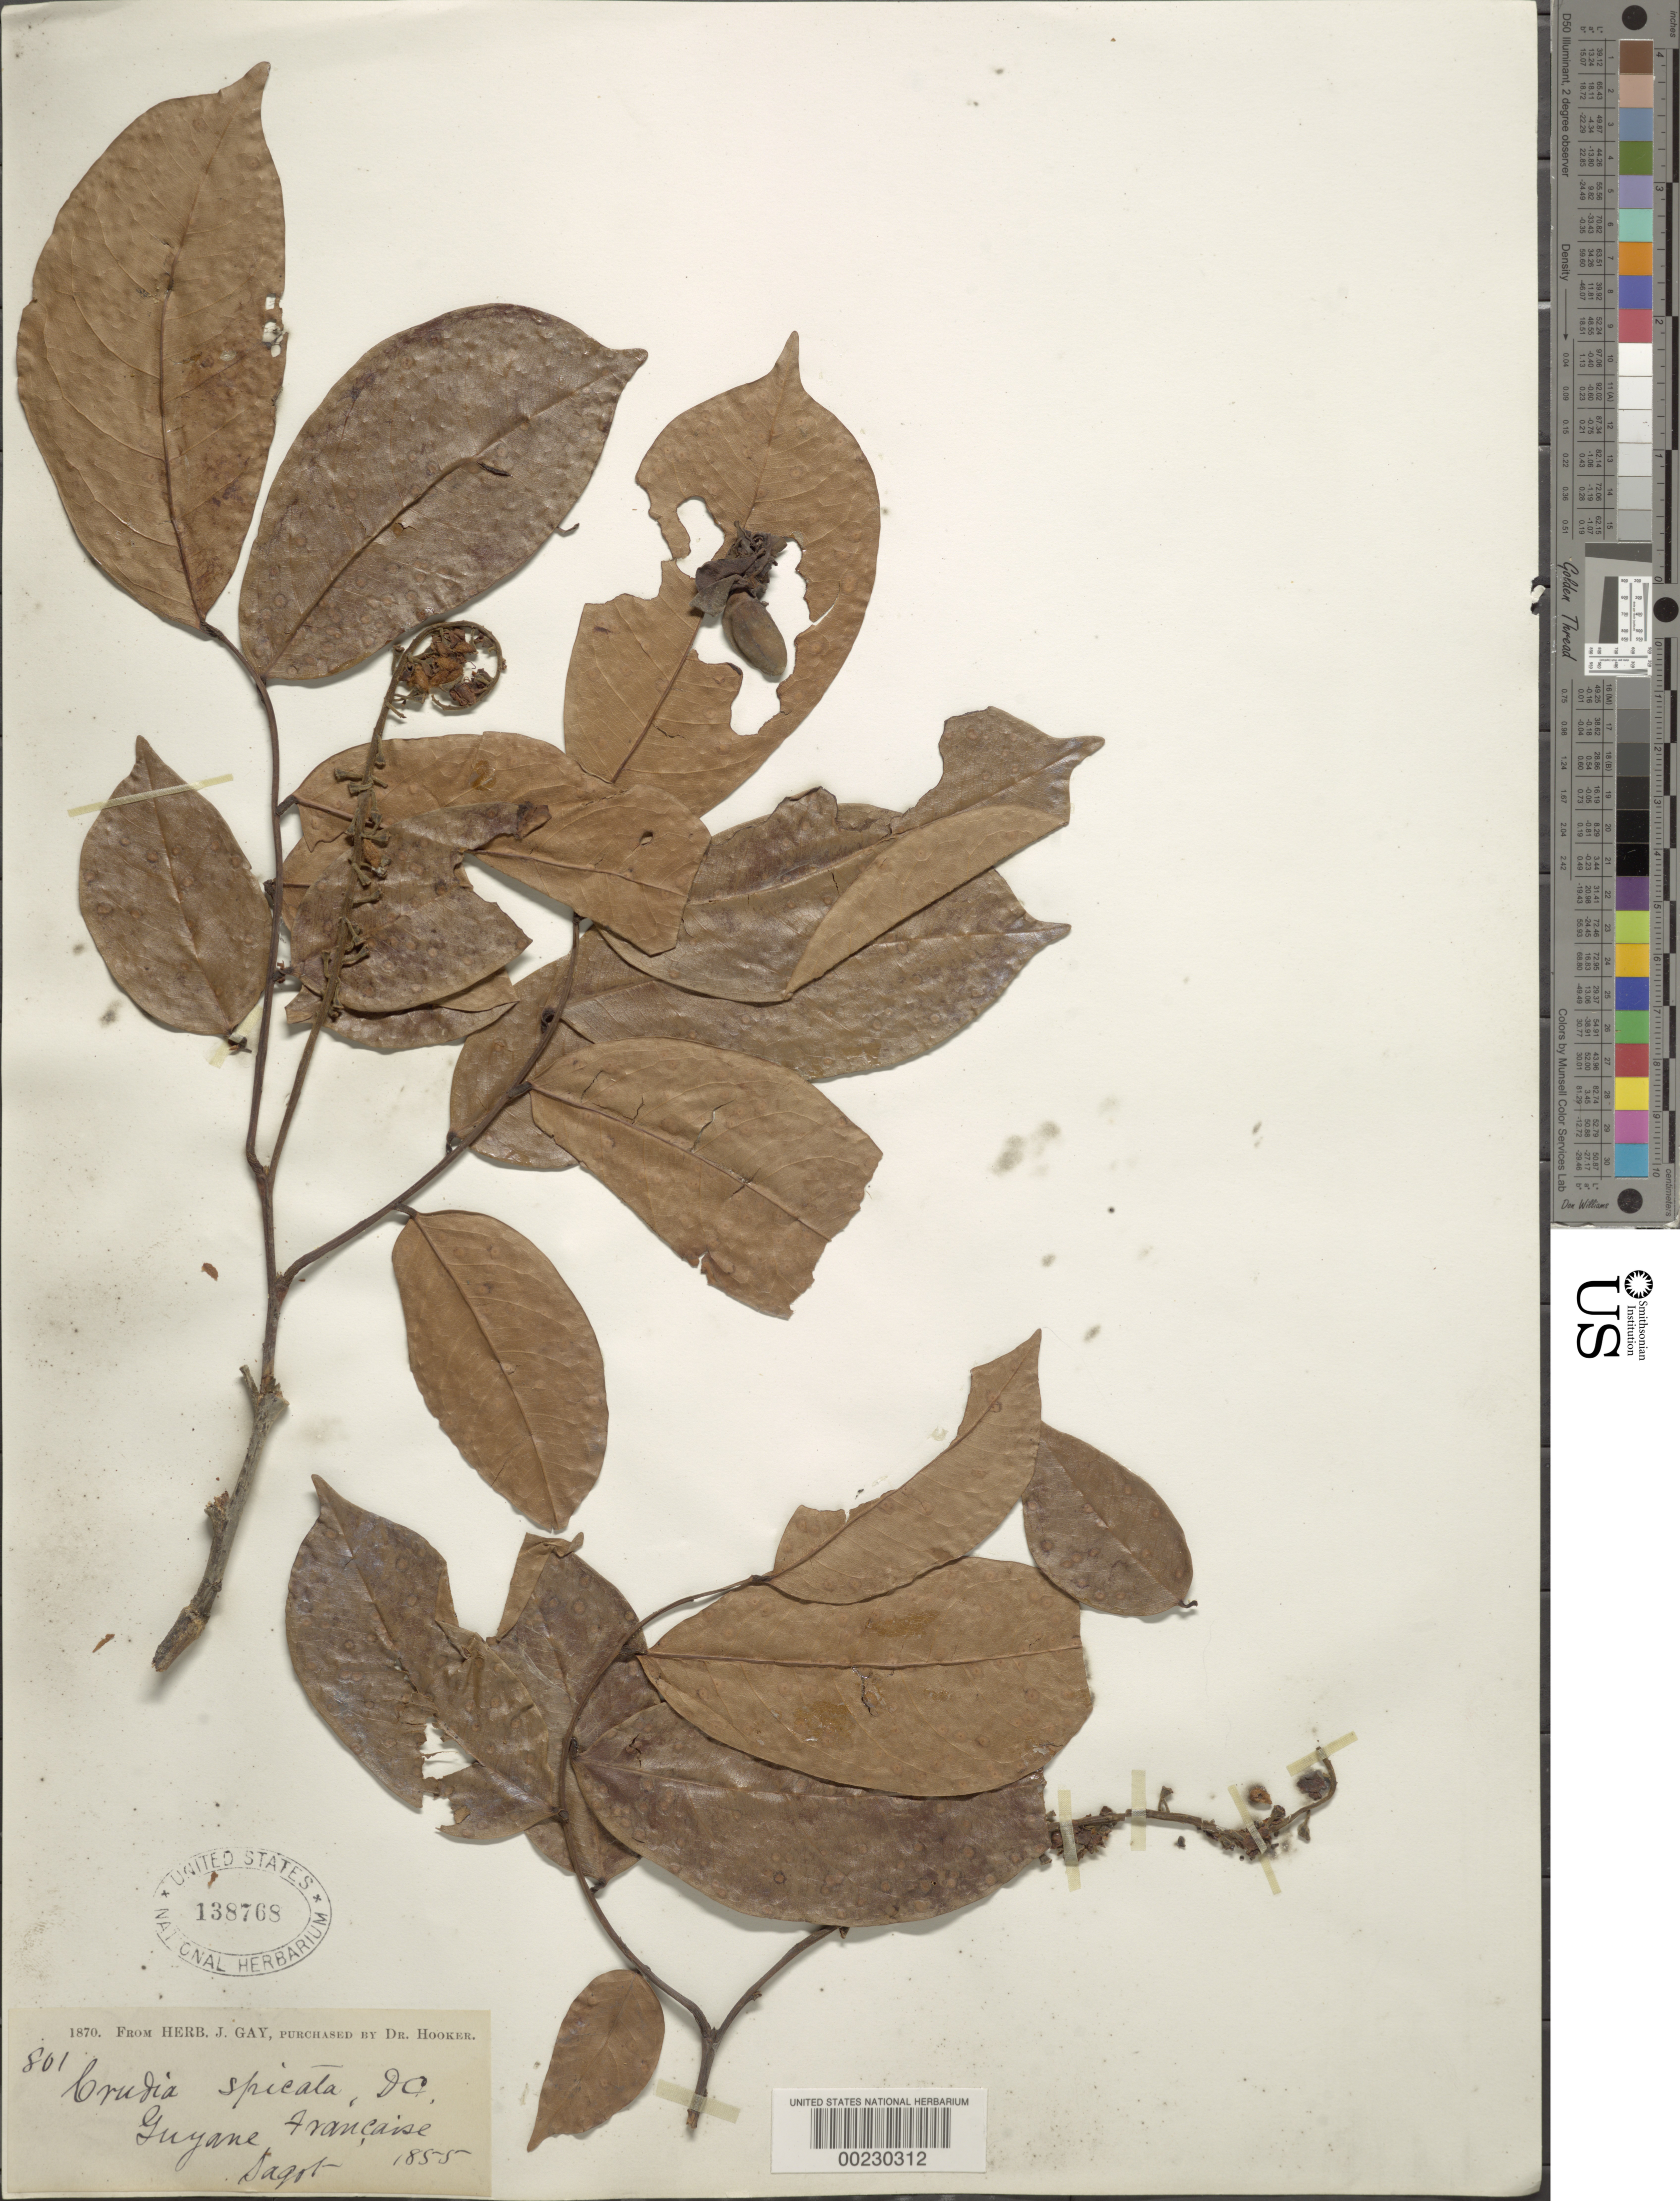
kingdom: Plantae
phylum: Tracheophyta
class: Magnoliopsida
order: Fabales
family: Fabaceae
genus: Crudia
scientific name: Crudia spicata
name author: (Aubl.) Benth.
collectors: P. A. Sagot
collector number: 801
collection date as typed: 1855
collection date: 1855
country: French Guiana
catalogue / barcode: US 138768